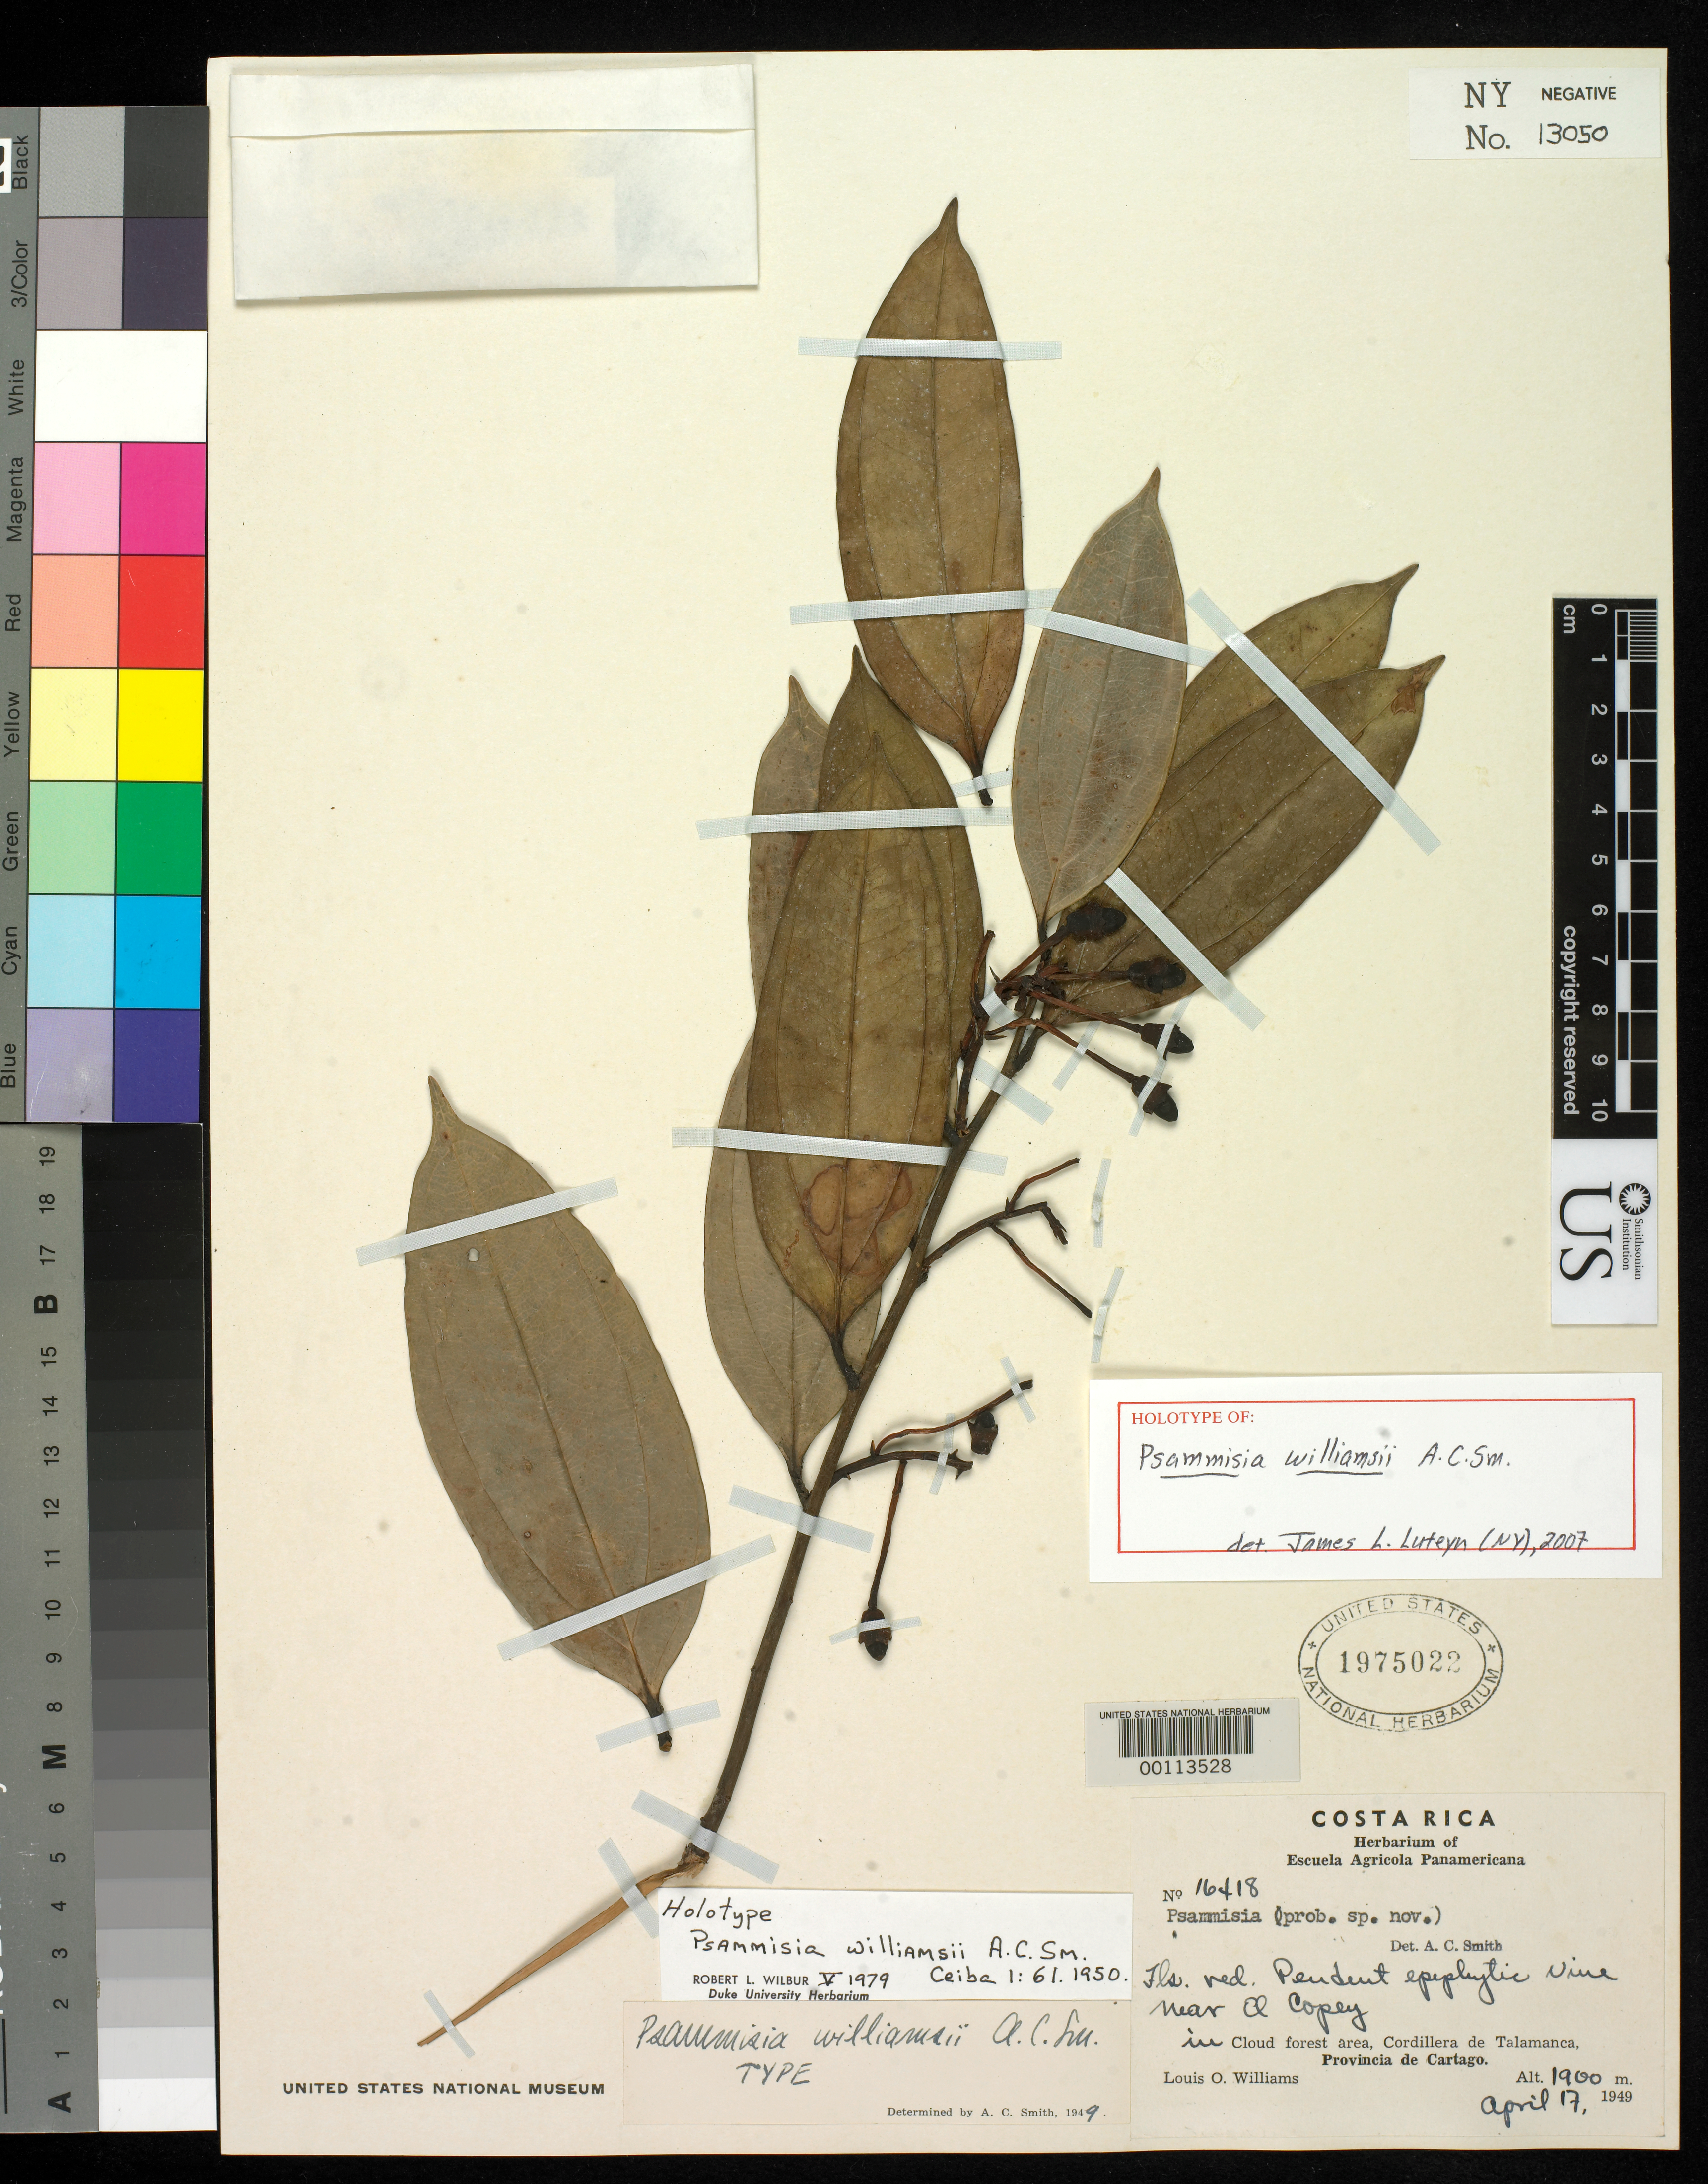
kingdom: Plantae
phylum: Tracheophyta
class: Magnoliopsida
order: Ericales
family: Ericaceae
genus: Psammisia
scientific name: Psammisia williamsii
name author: A.C. Sm.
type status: Holotype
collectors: L. O. Williams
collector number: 16418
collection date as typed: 17 Apr 1949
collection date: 1949-04-17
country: Costa Rica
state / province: Cartago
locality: Near Copey, Cordillera de Talamanca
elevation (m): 1900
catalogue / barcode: US 1975022